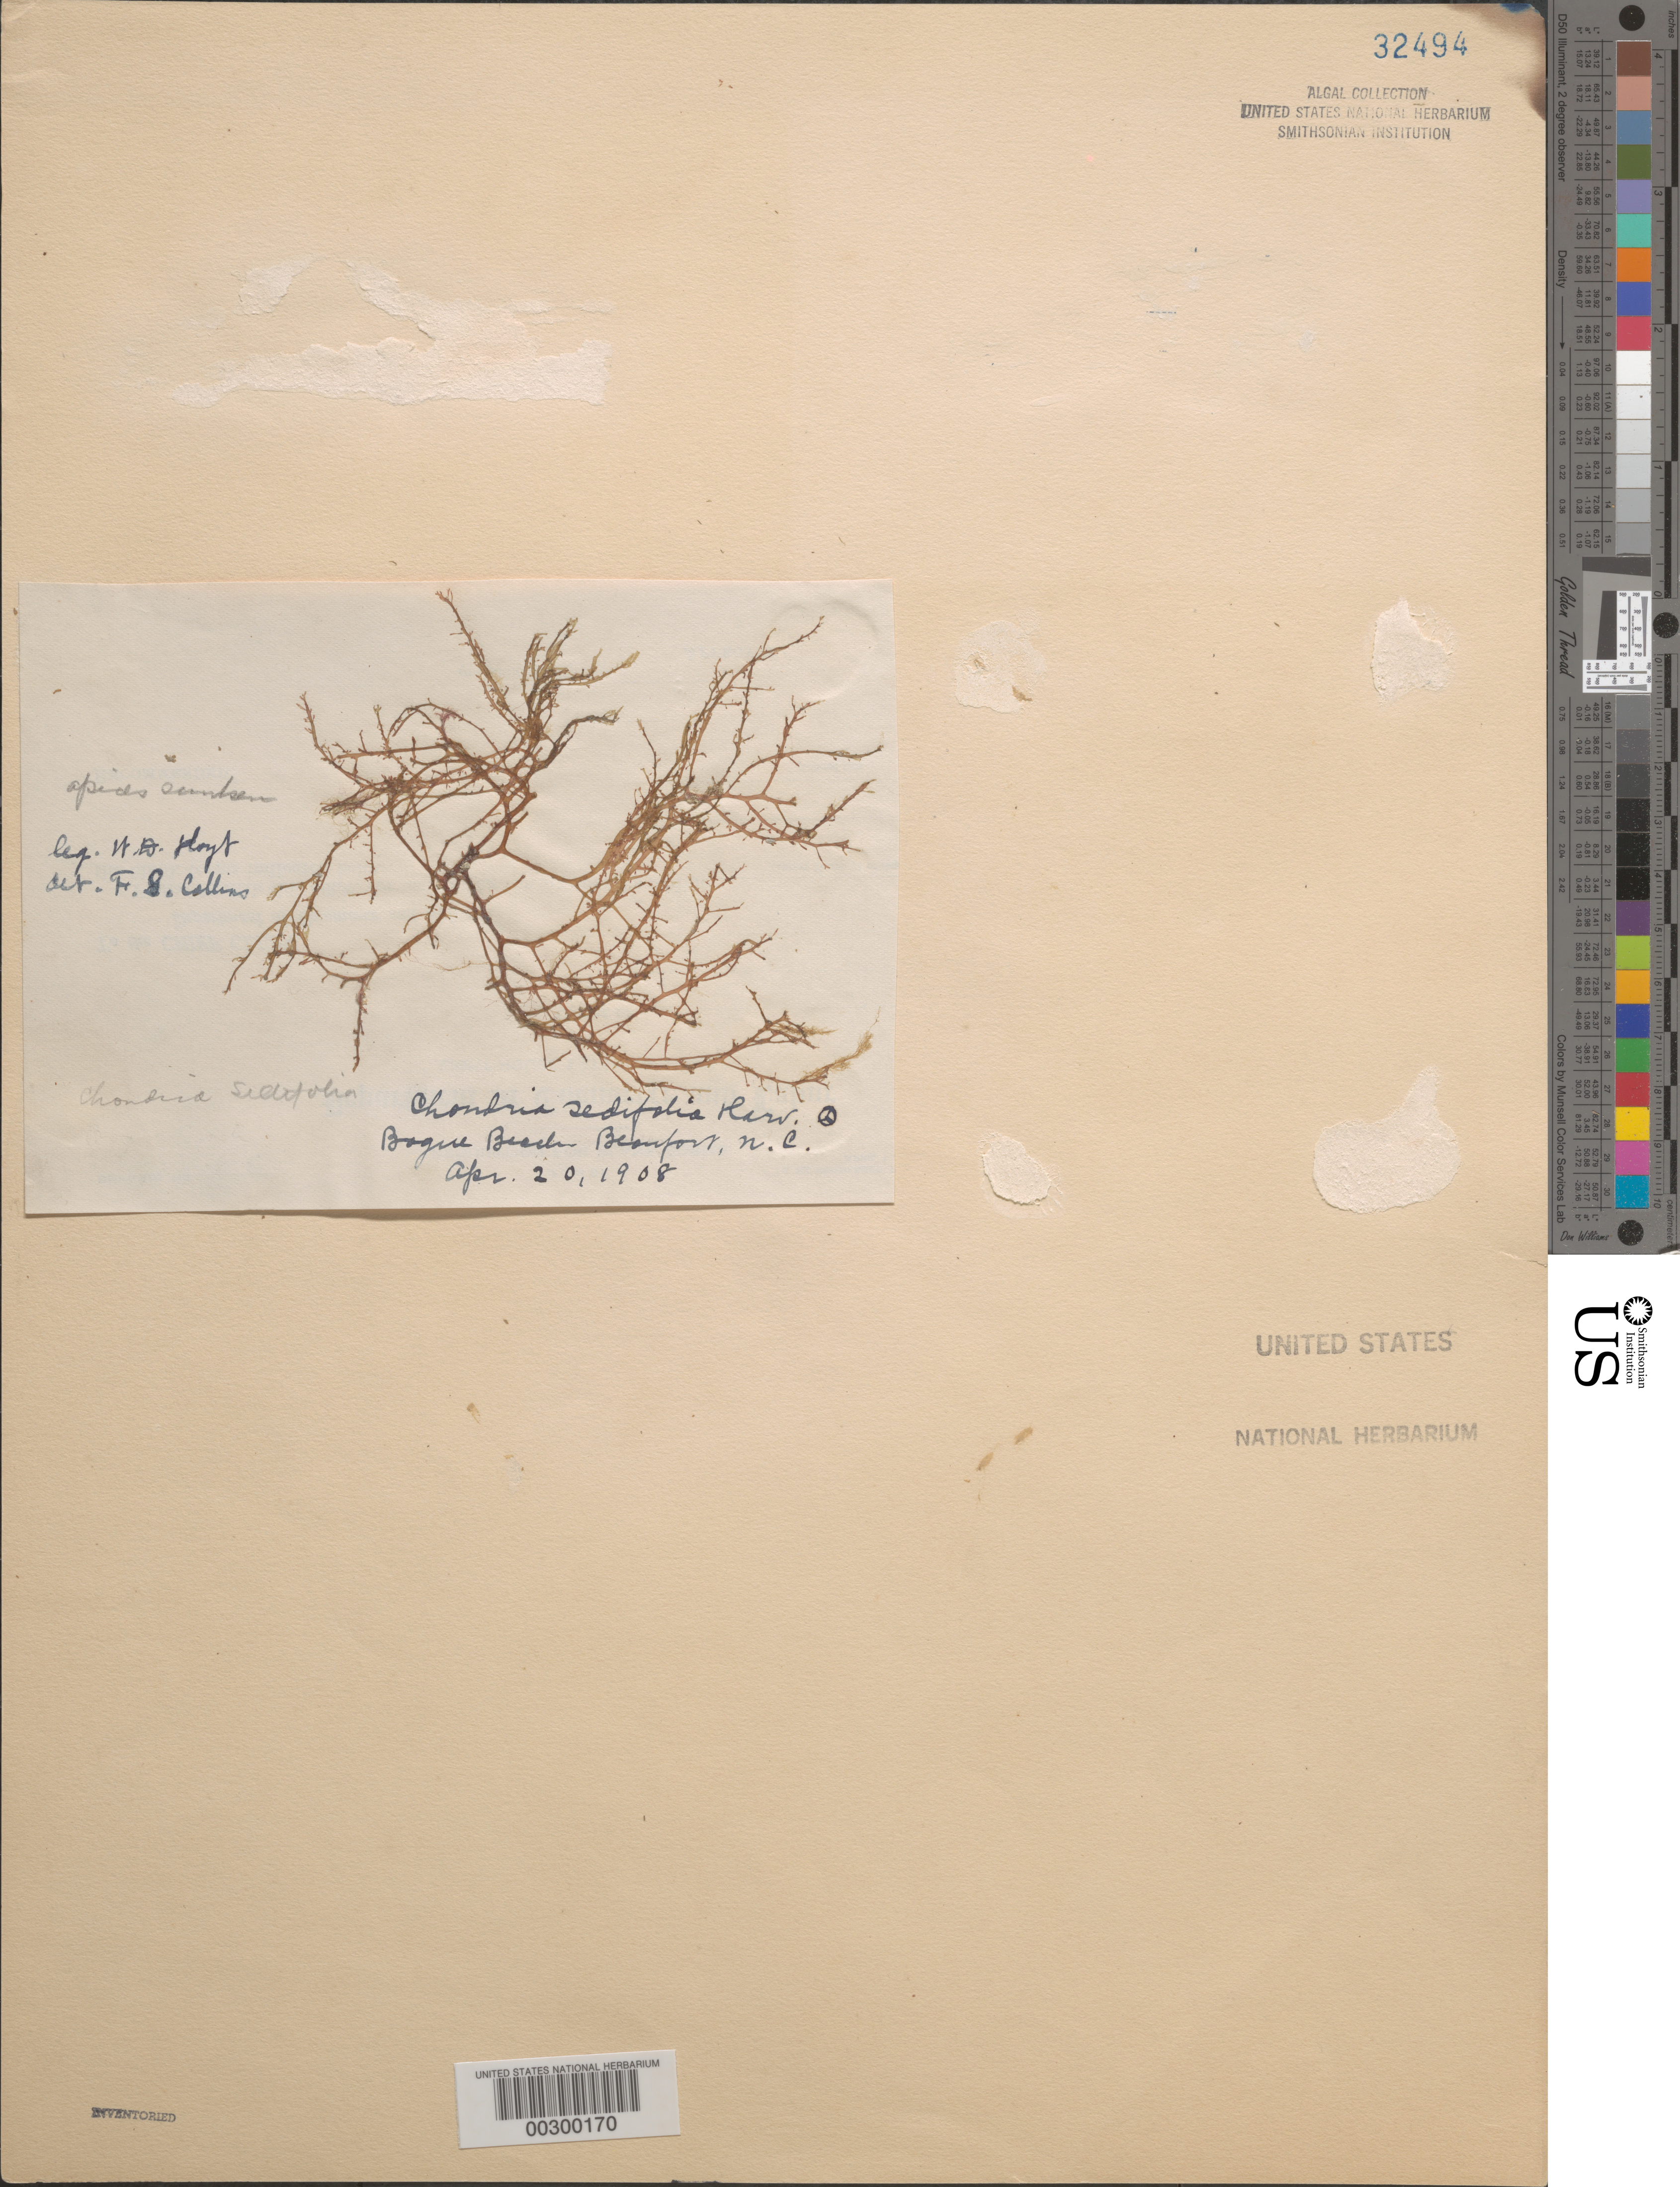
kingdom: Plantae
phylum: Rhodophyta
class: Florideophyceae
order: Ceramiales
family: Rhodomelaceae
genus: Chondria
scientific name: Chondria sedifolia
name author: Harv.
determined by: Collins, Frank S.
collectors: W. D. Hoyt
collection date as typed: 20 Apr 1908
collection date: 1908-04-20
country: United States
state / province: North Carolina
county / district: Carteret County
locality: Beaufort, Bogue Beach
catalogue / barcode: US 32494